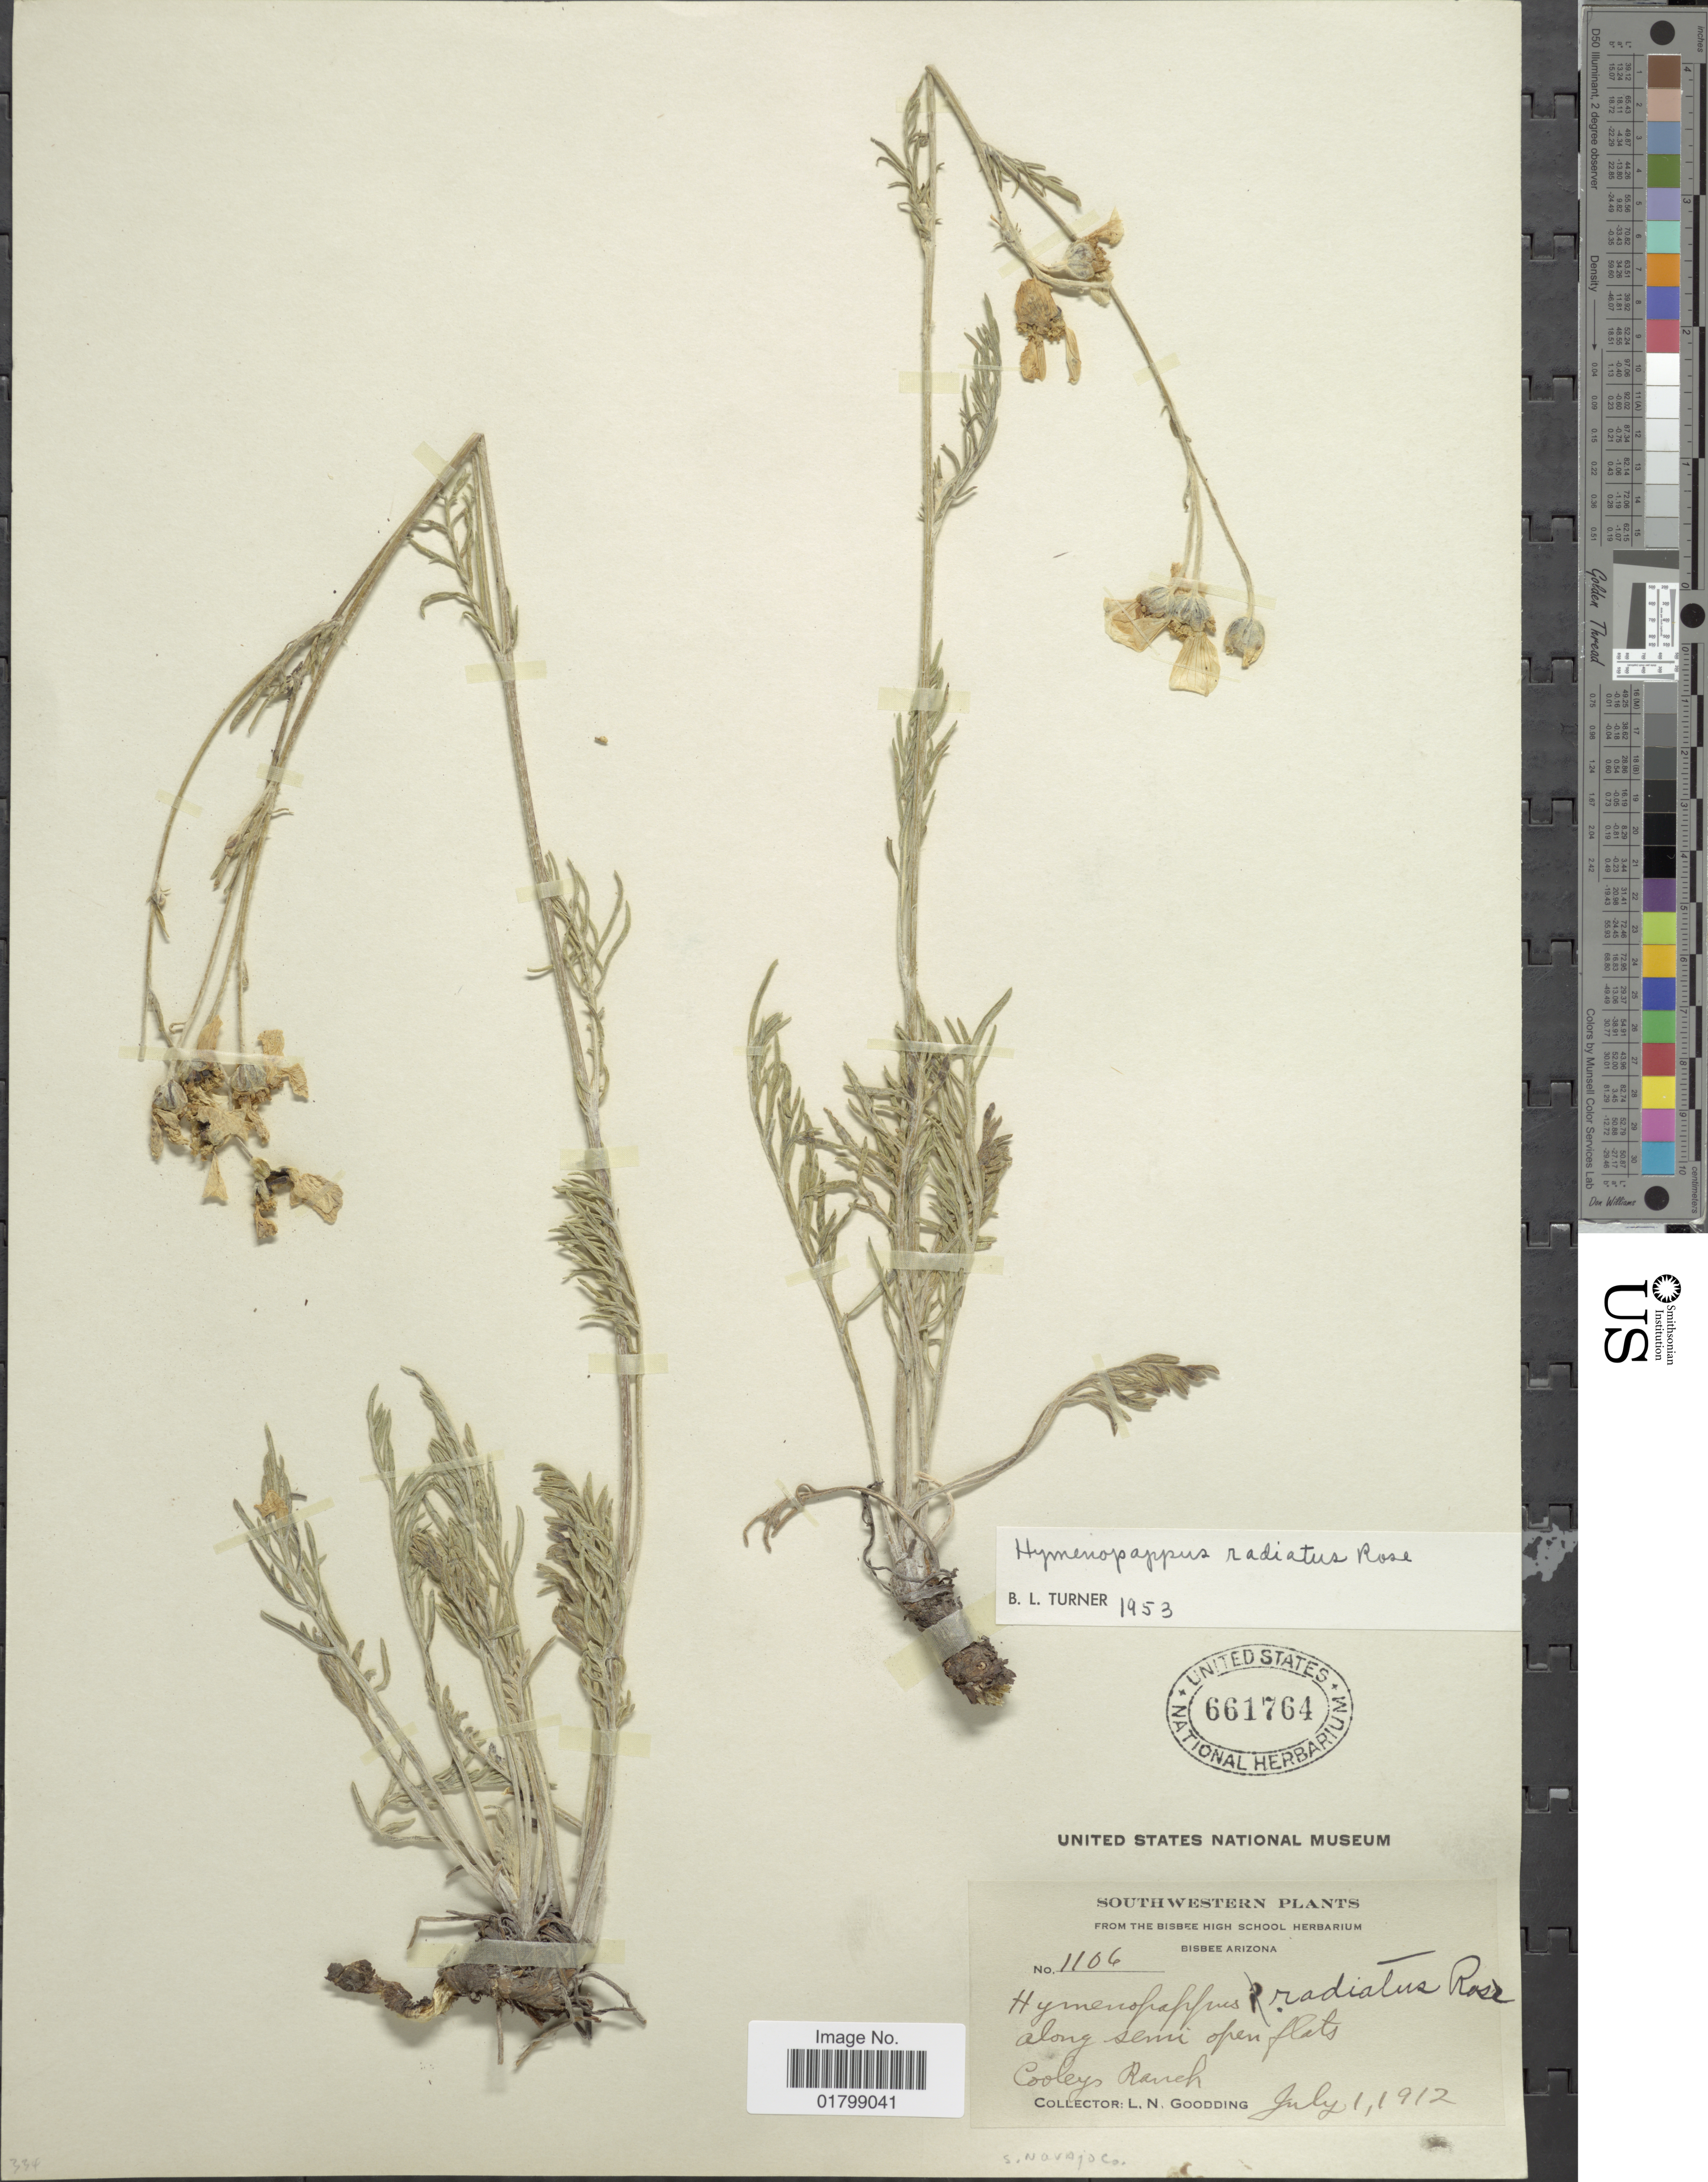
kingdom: Plantae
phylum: Tracheophyta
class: Magnoliopsida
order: Asterales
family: Asteraceae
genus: Hymenopappus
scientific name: Hymenopappus radiatus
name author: Rose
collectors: L. N. Goodding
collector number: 1106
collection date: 1912-07-01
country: United States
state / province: Arizona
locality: Southwestern, Cooleys Ranch, S. Navajo Co.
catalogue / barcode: US 661764